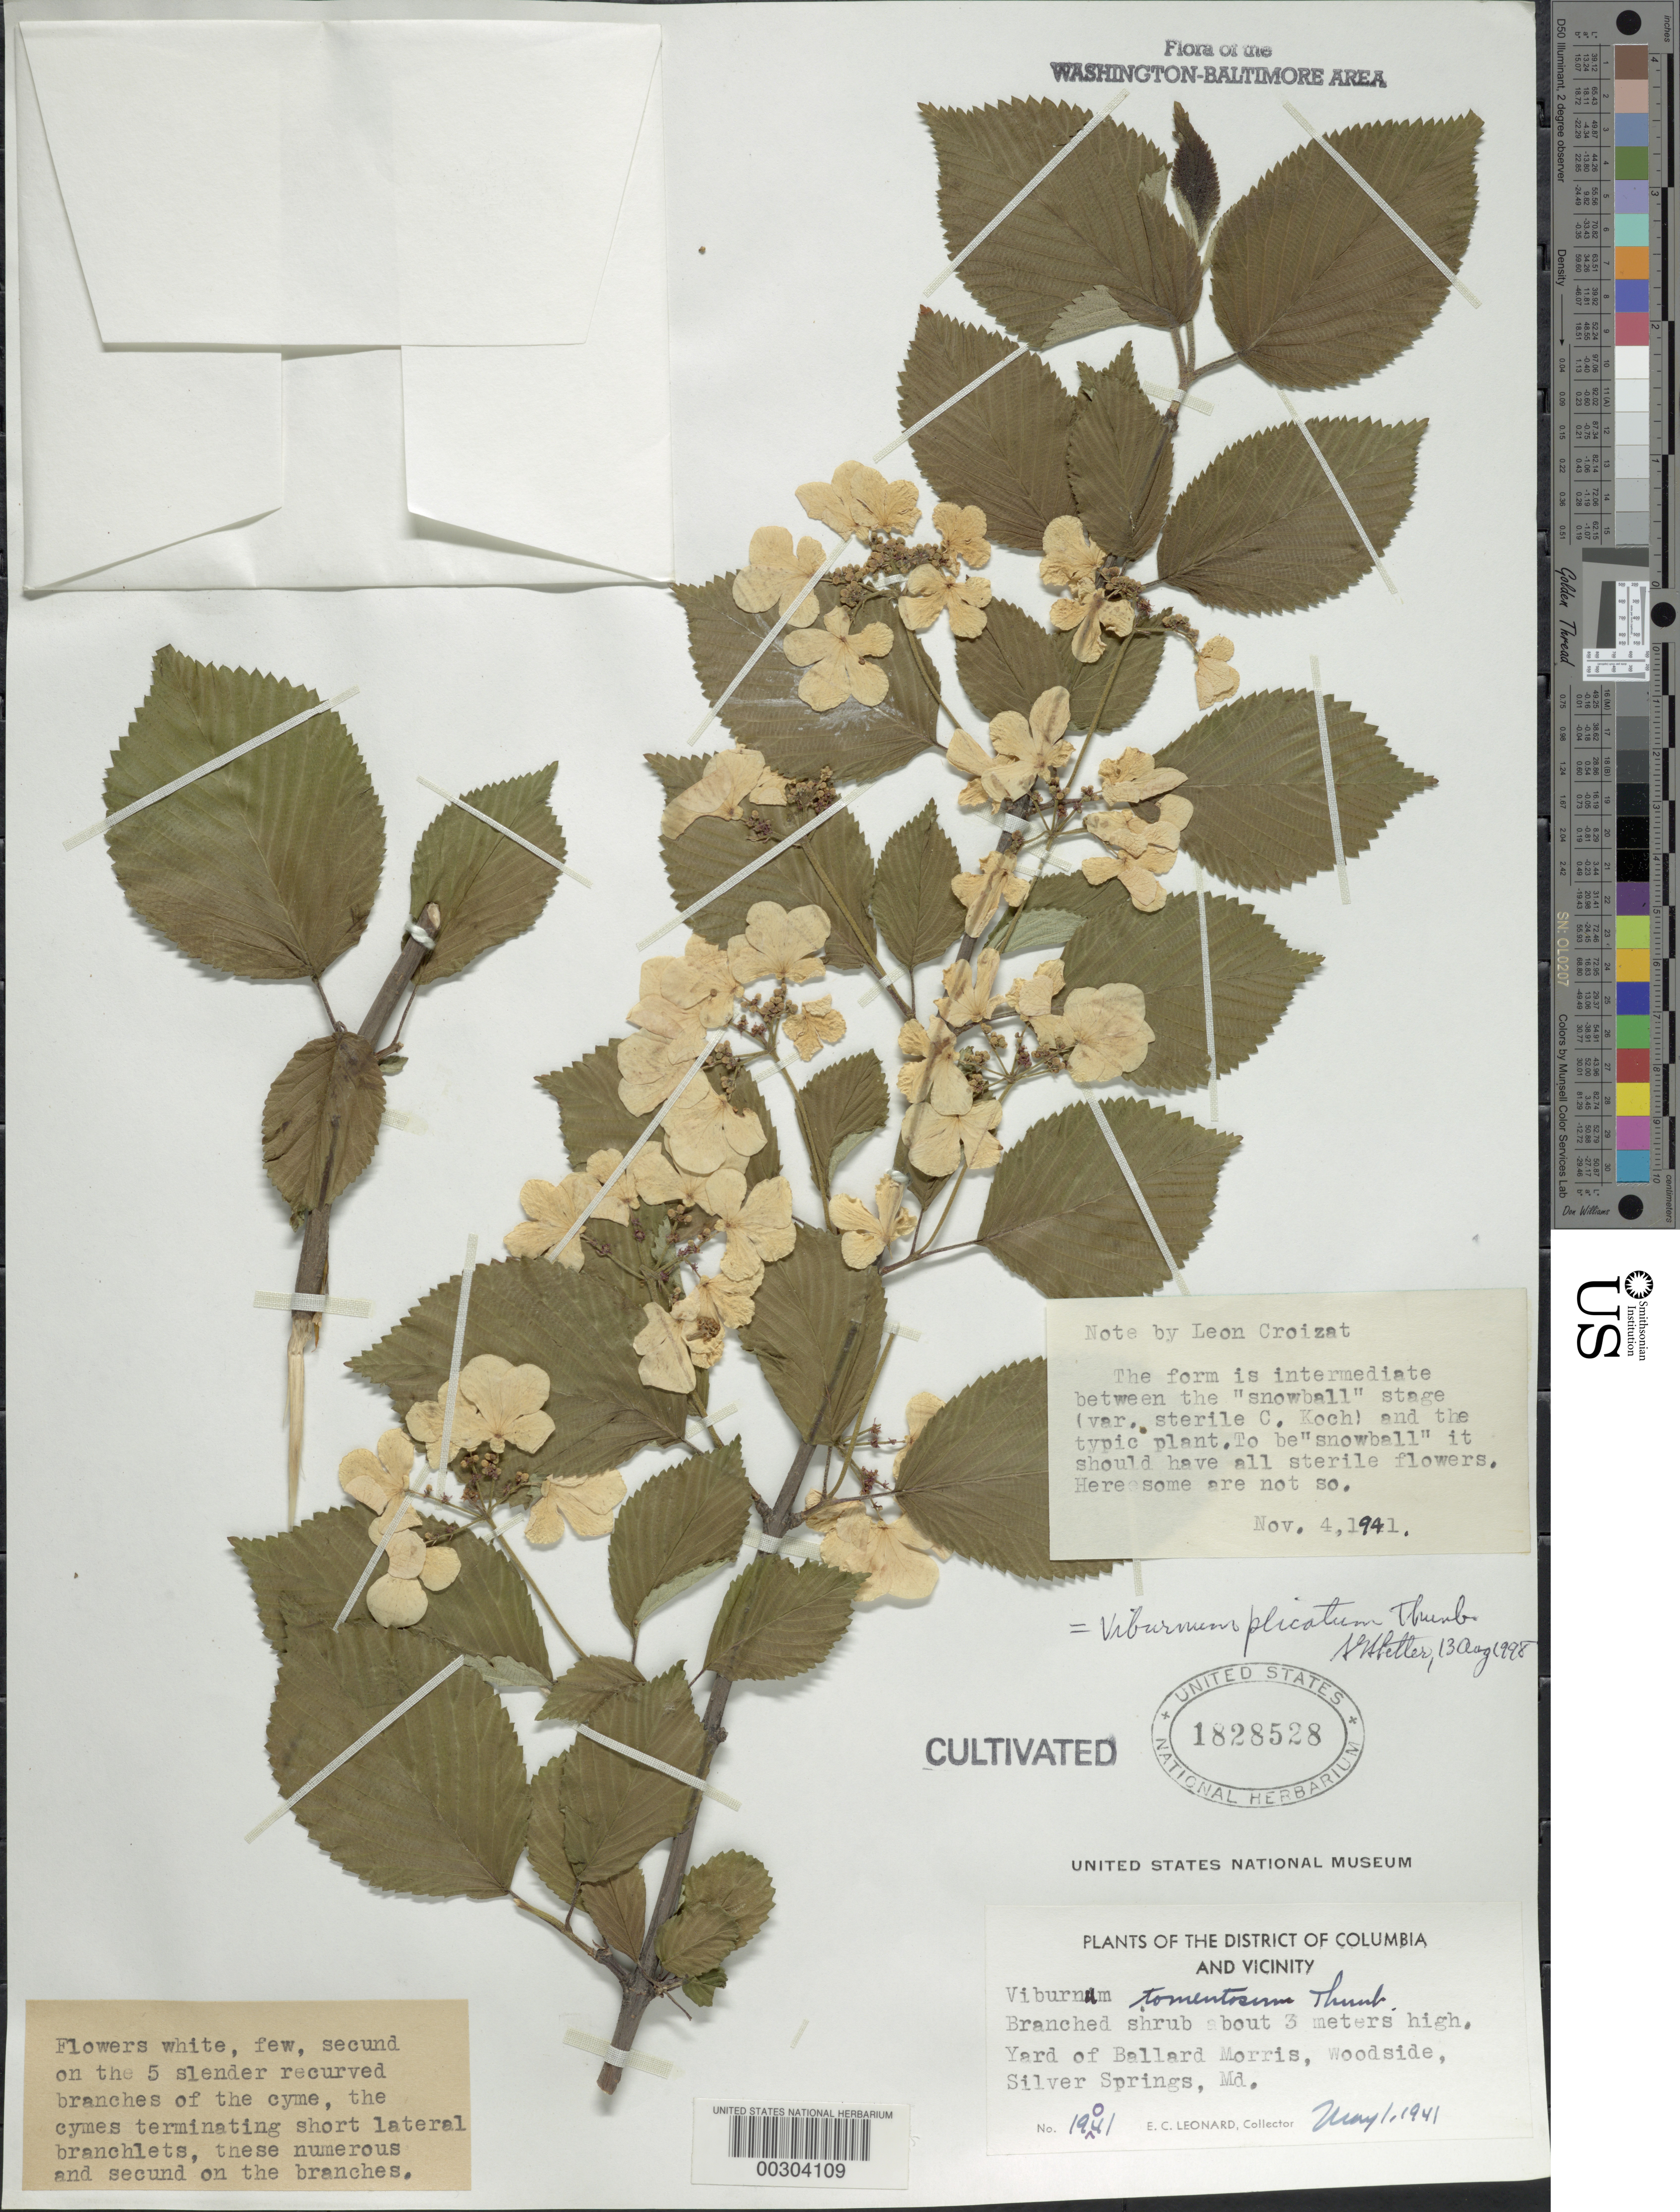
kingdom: Plantae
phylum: Tracheophyta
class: Magnoliopsida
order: Dipsacales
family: Viburnaceae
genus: Viburnum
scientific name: Viburnum plicatum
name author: Thunb.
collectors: E. C. Leonard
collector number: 19041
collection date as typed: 01 May 1941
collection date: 1941-05-01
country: United States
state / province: Maryland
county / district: Montgomery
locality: Silver Spring, in the yard of B. Morris, Woodside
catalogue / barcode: US 1828528